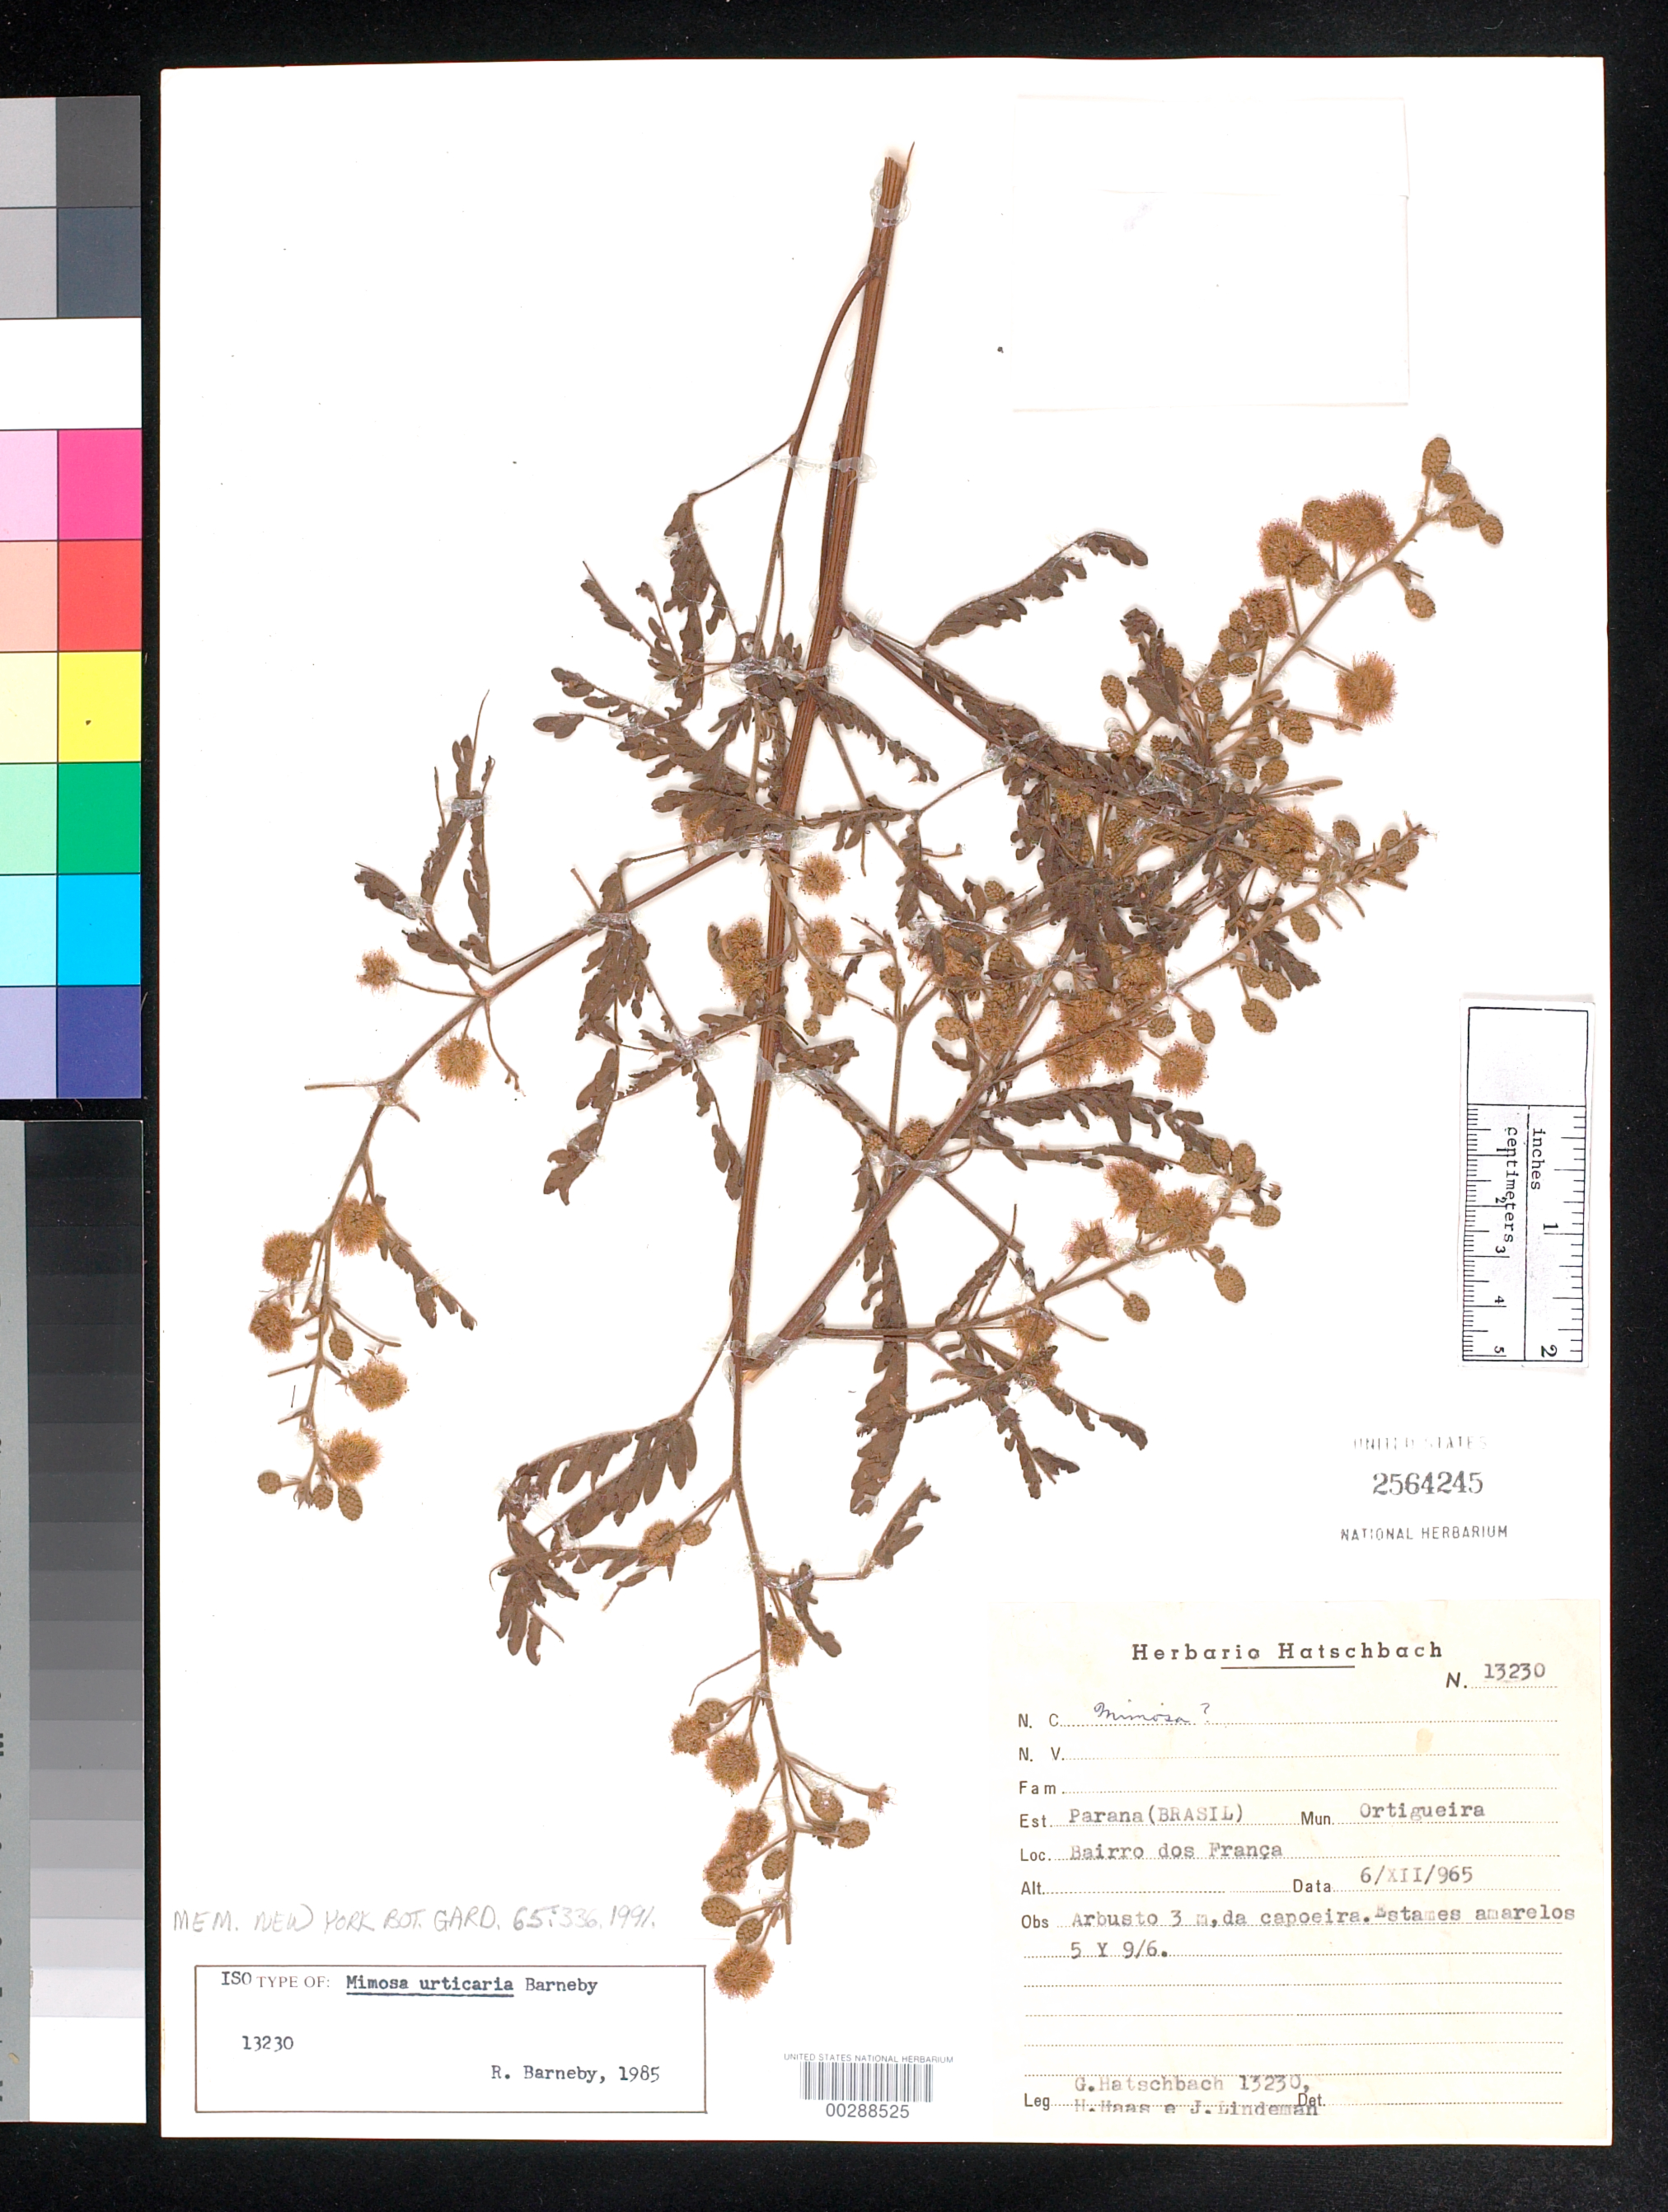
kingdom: Plantae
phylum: Tracheophyta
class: Magnoliopsida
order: Fabales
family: Fabaceae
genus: Mimosa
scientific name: Mimosa urticaria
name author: Barneby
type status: Isotype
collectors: G. Hatschbach, H. Haas & J. C. Lindeman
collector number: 13230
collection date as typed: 06 Dec 1965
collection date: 1965-12-06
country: Brazil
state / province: Paraná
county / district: Ortigueira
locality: Bairro dos Franca.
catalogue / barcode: US 2564245